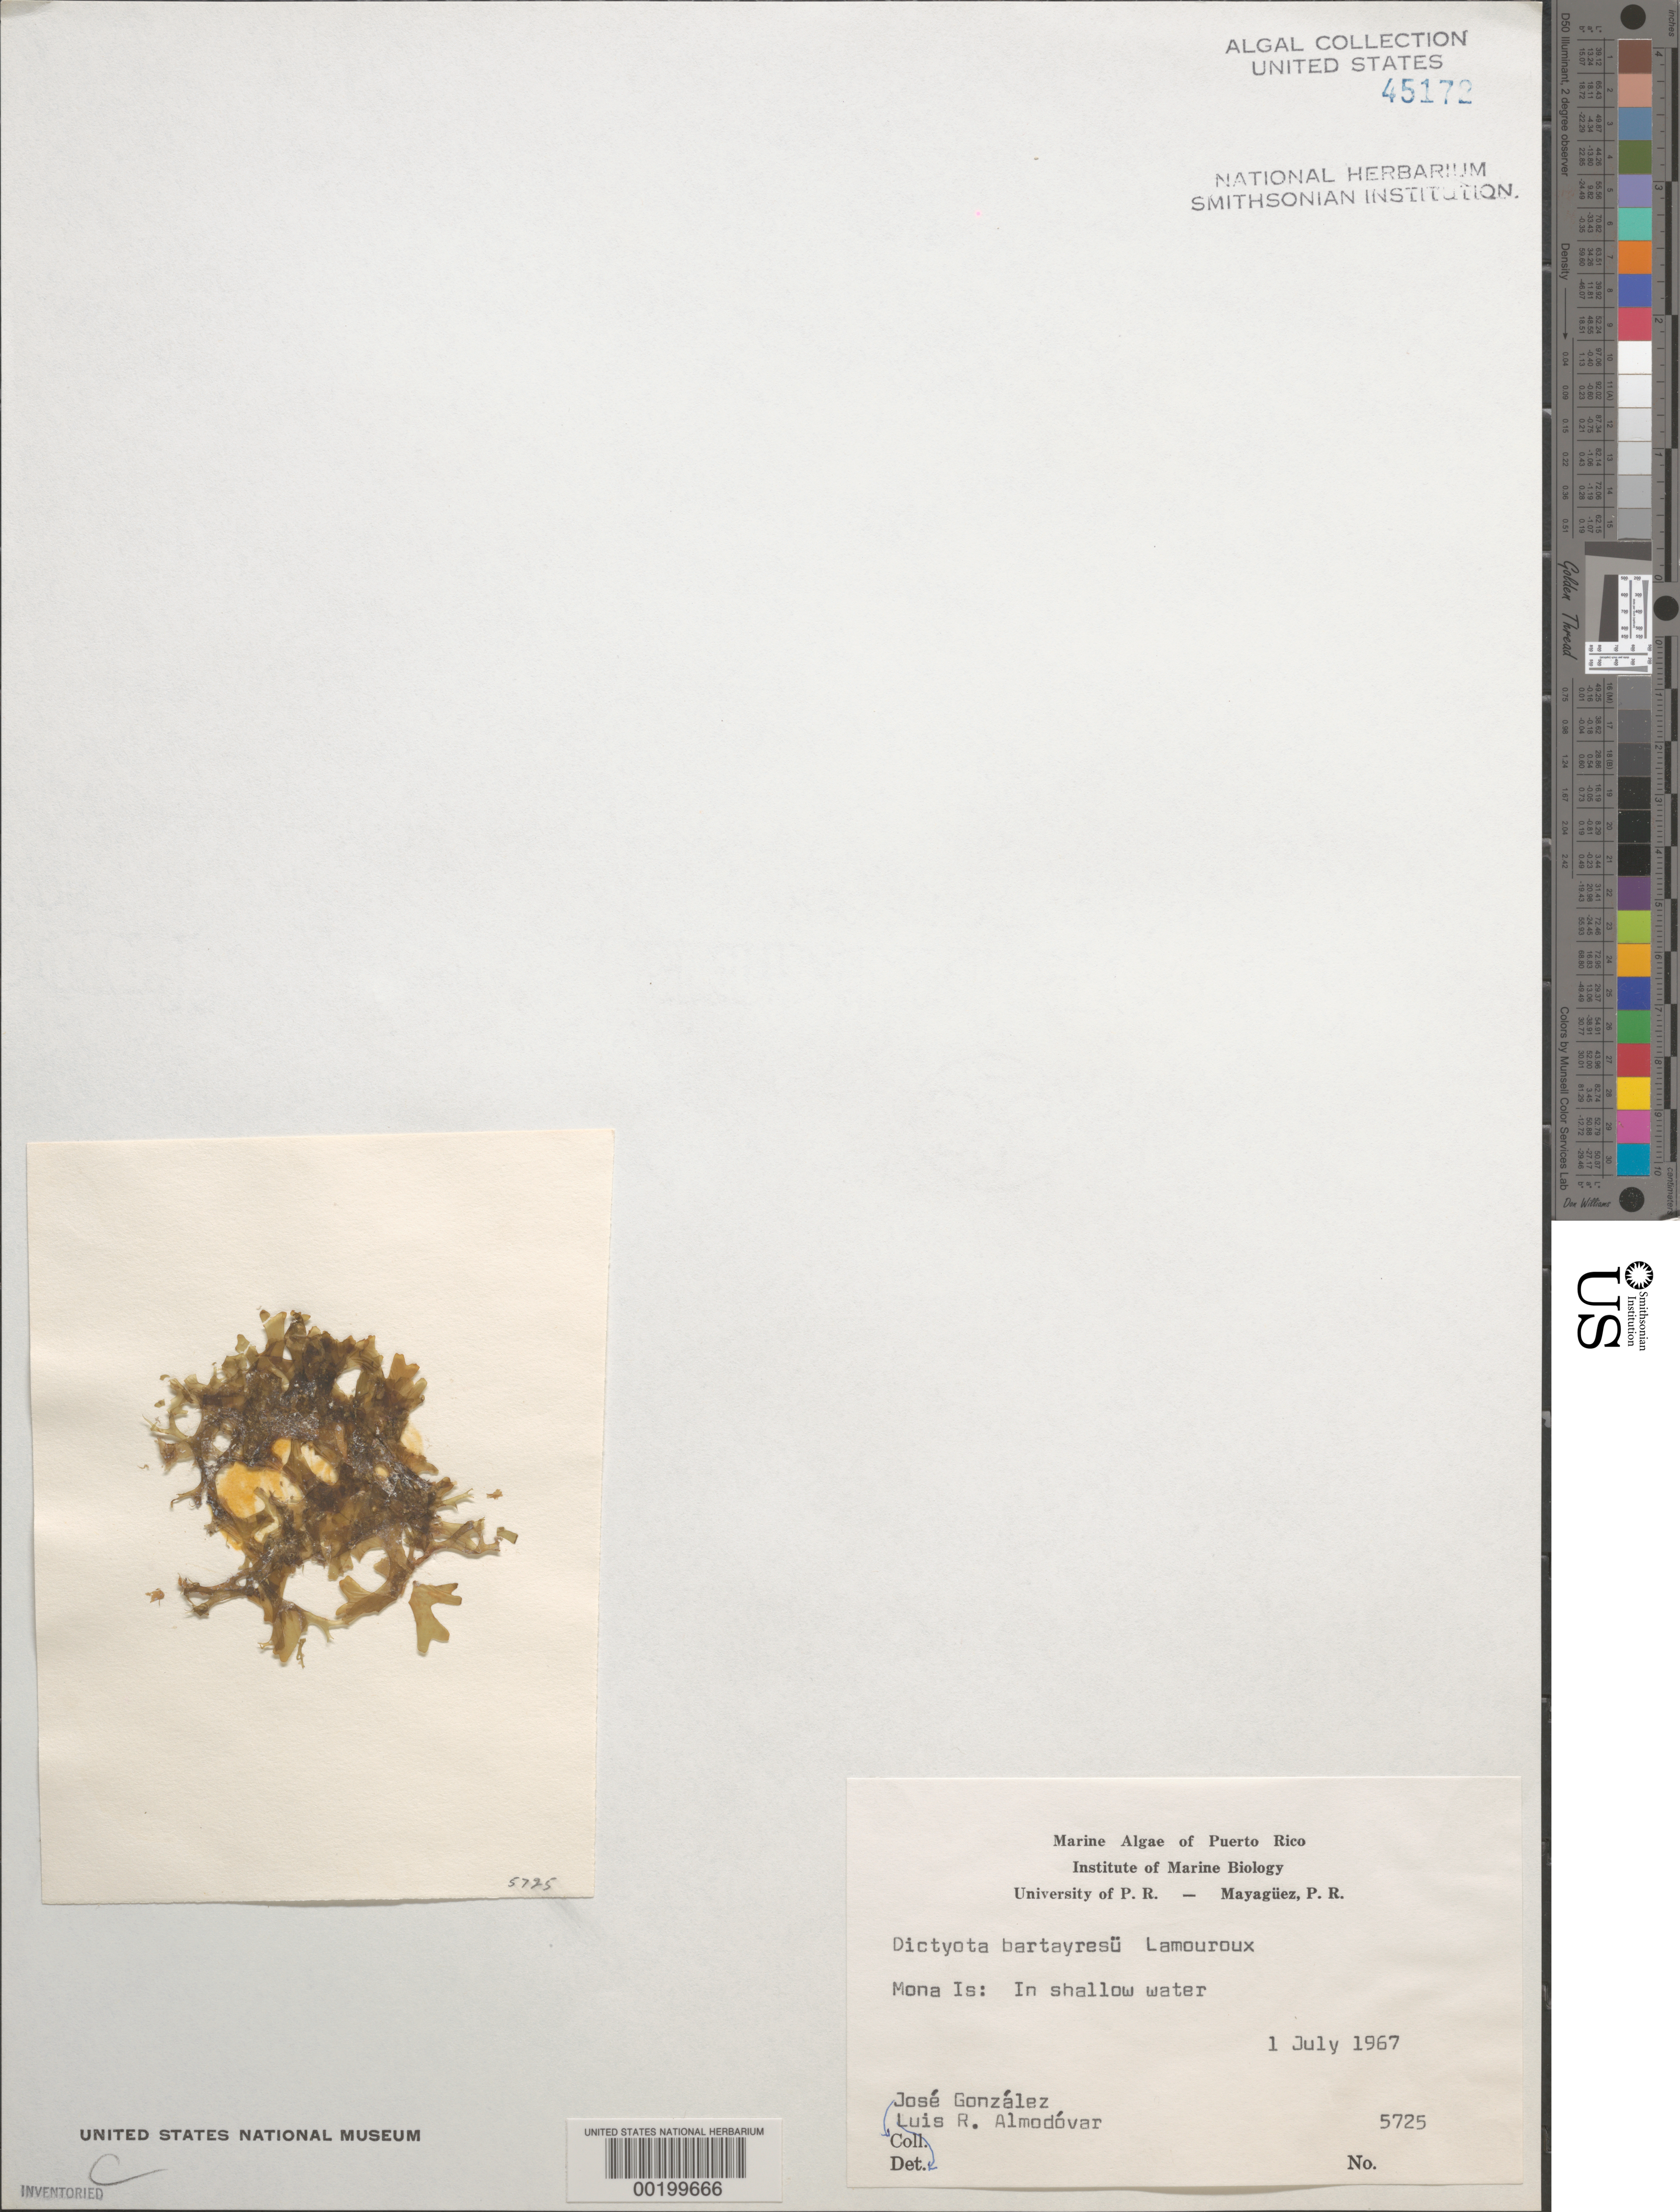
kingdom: Chromista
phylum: Ochrophyta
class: Phaeophyceae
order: Dictyotales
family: Dictyotaceae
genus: Dictyota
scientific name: Dictyota bartayresiana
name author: J.V.Lamouroux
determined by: Almodovar, L. R.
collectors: J. Gonzales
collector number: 5725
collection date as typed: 01 Jul 1967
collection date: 1967-07-01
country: Puerto Rico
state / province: Mayaguez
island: Isla de Mona (Isla Mona)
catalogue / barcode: US 45172